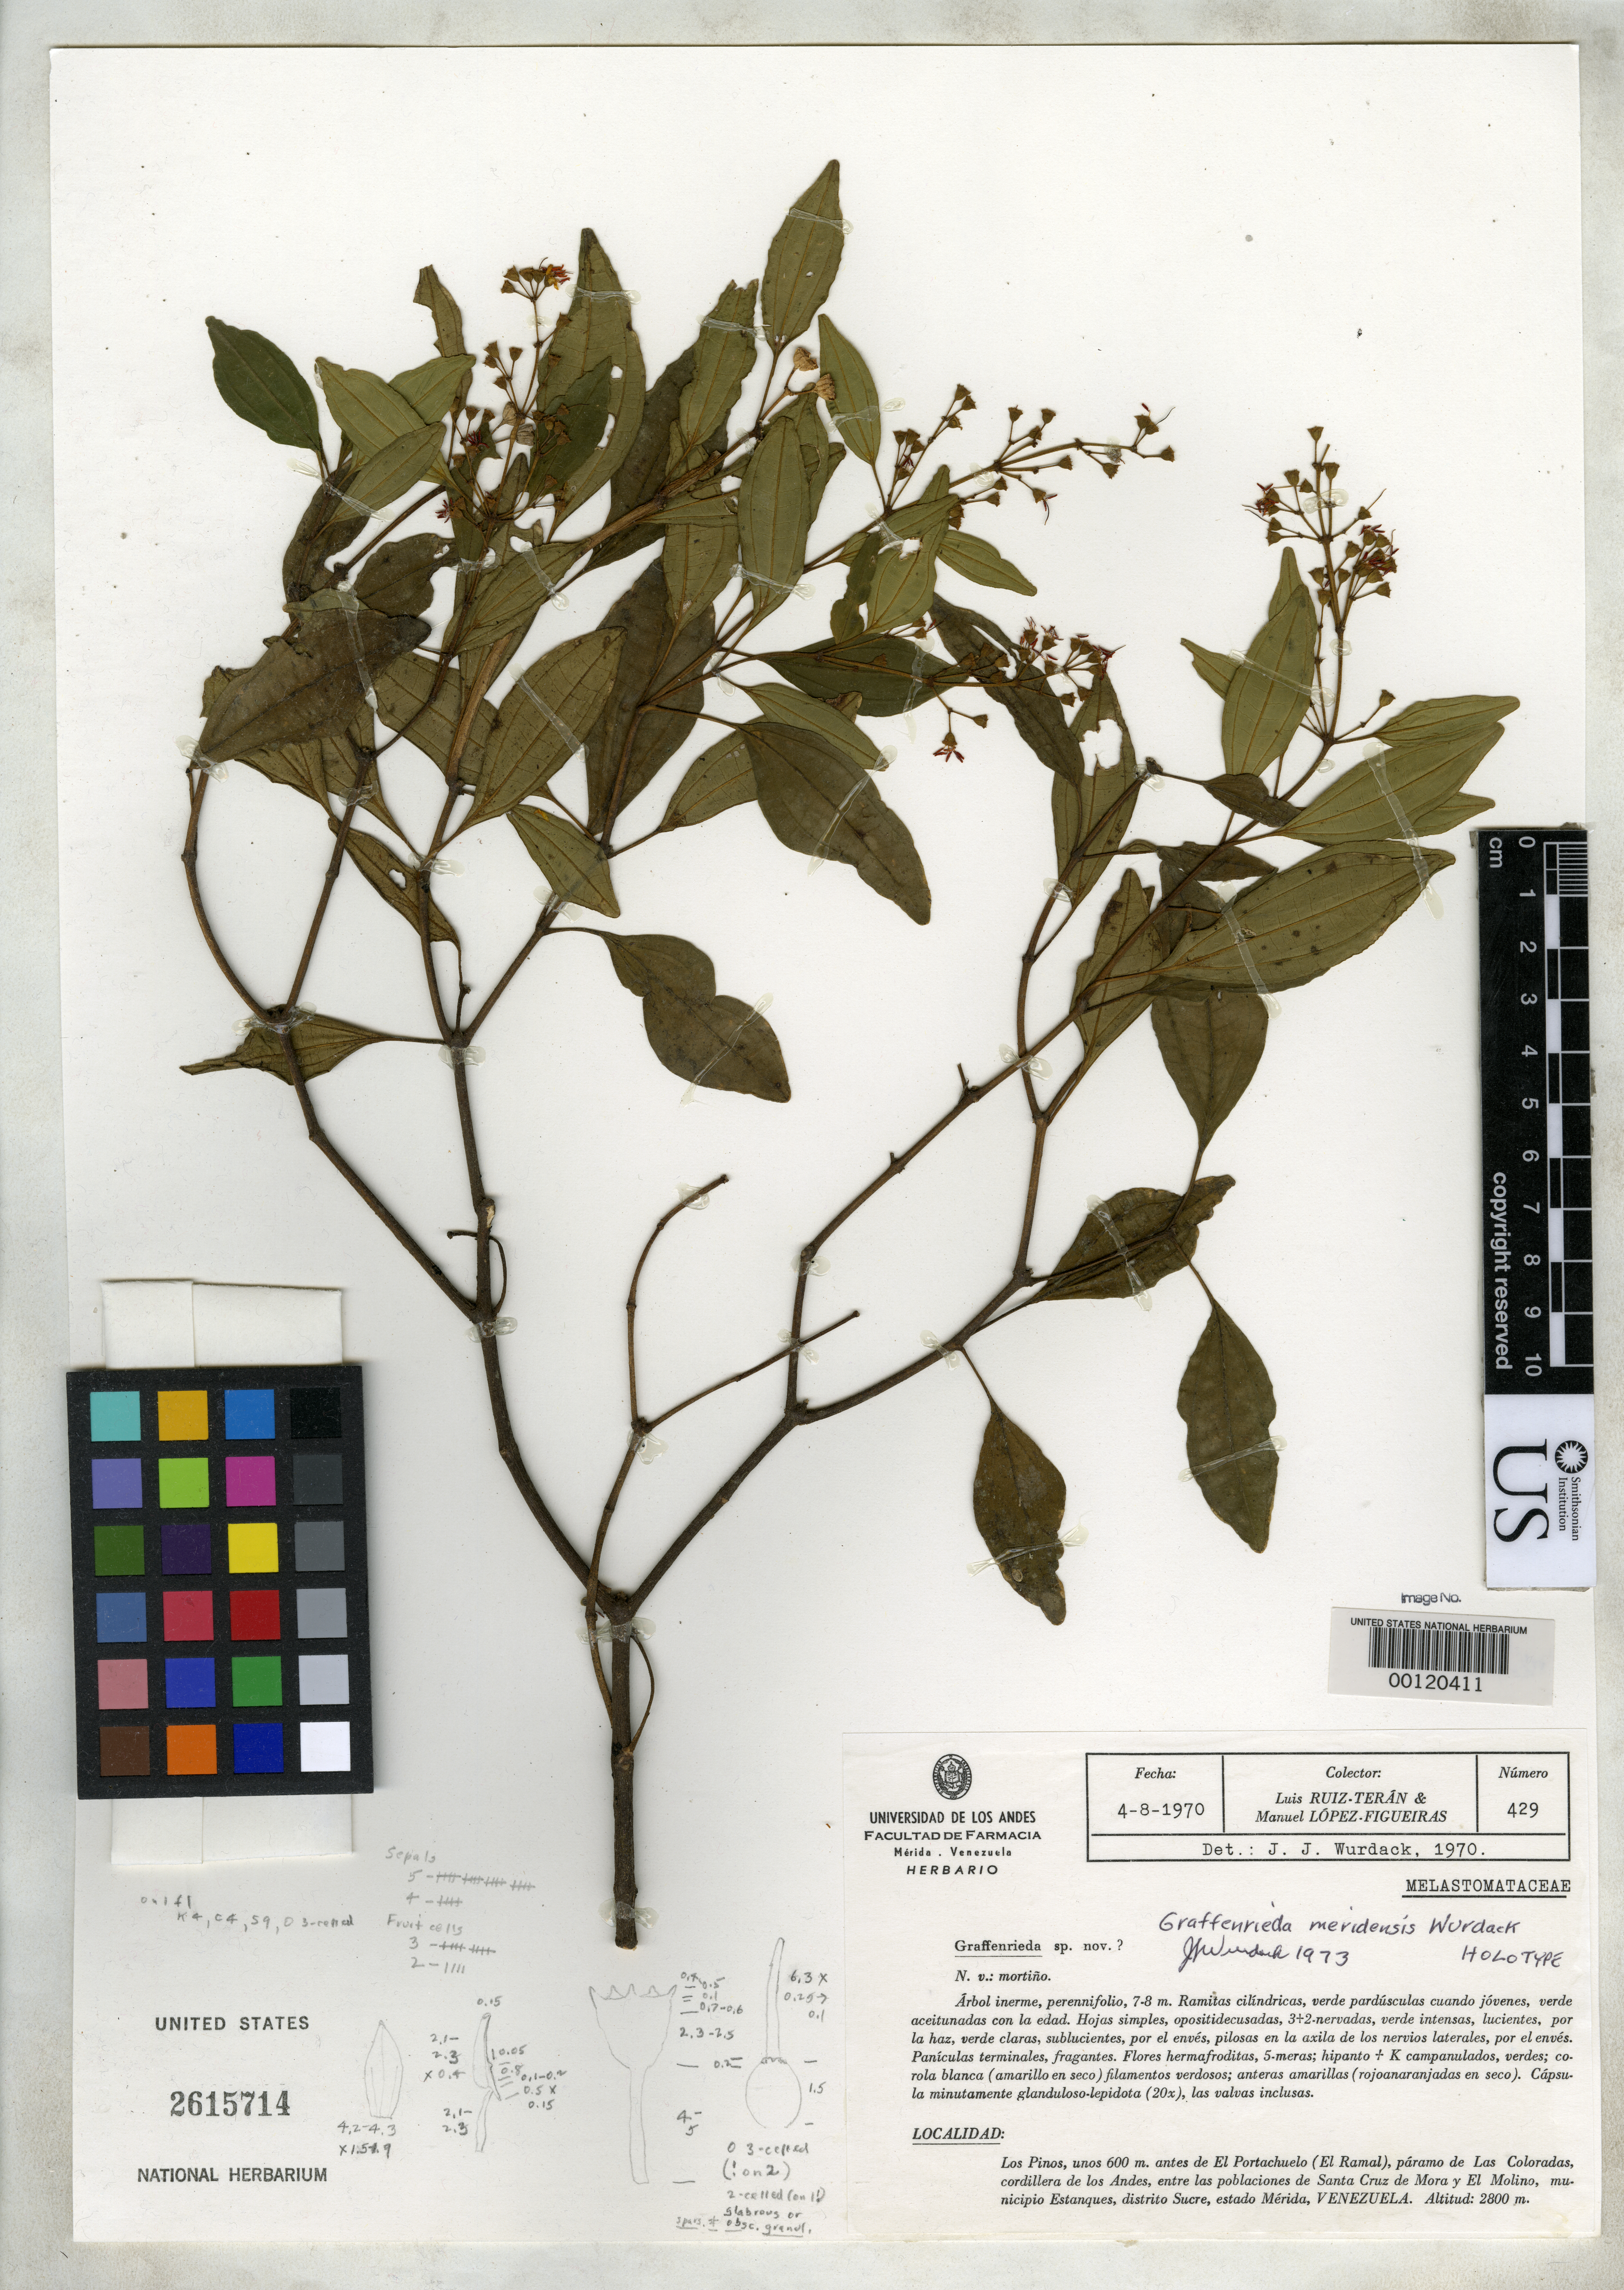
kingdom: Plantae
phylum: Tracheophyta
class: Magnoliopsida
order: Myrtales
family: Melastomataceae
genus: Graffenrieda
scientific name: Graffenrieda meridensis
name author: Wurdack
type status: Holotype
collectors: L. E. Ruíz-Terán & M. López Figueiras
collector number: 429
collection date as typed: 04 Aug 1970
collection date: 1970-08-04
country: Venezuela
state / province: Mérida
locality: Klos Pinos between Santa Gruz de Mora and El Molino.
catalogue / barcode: US 2615714